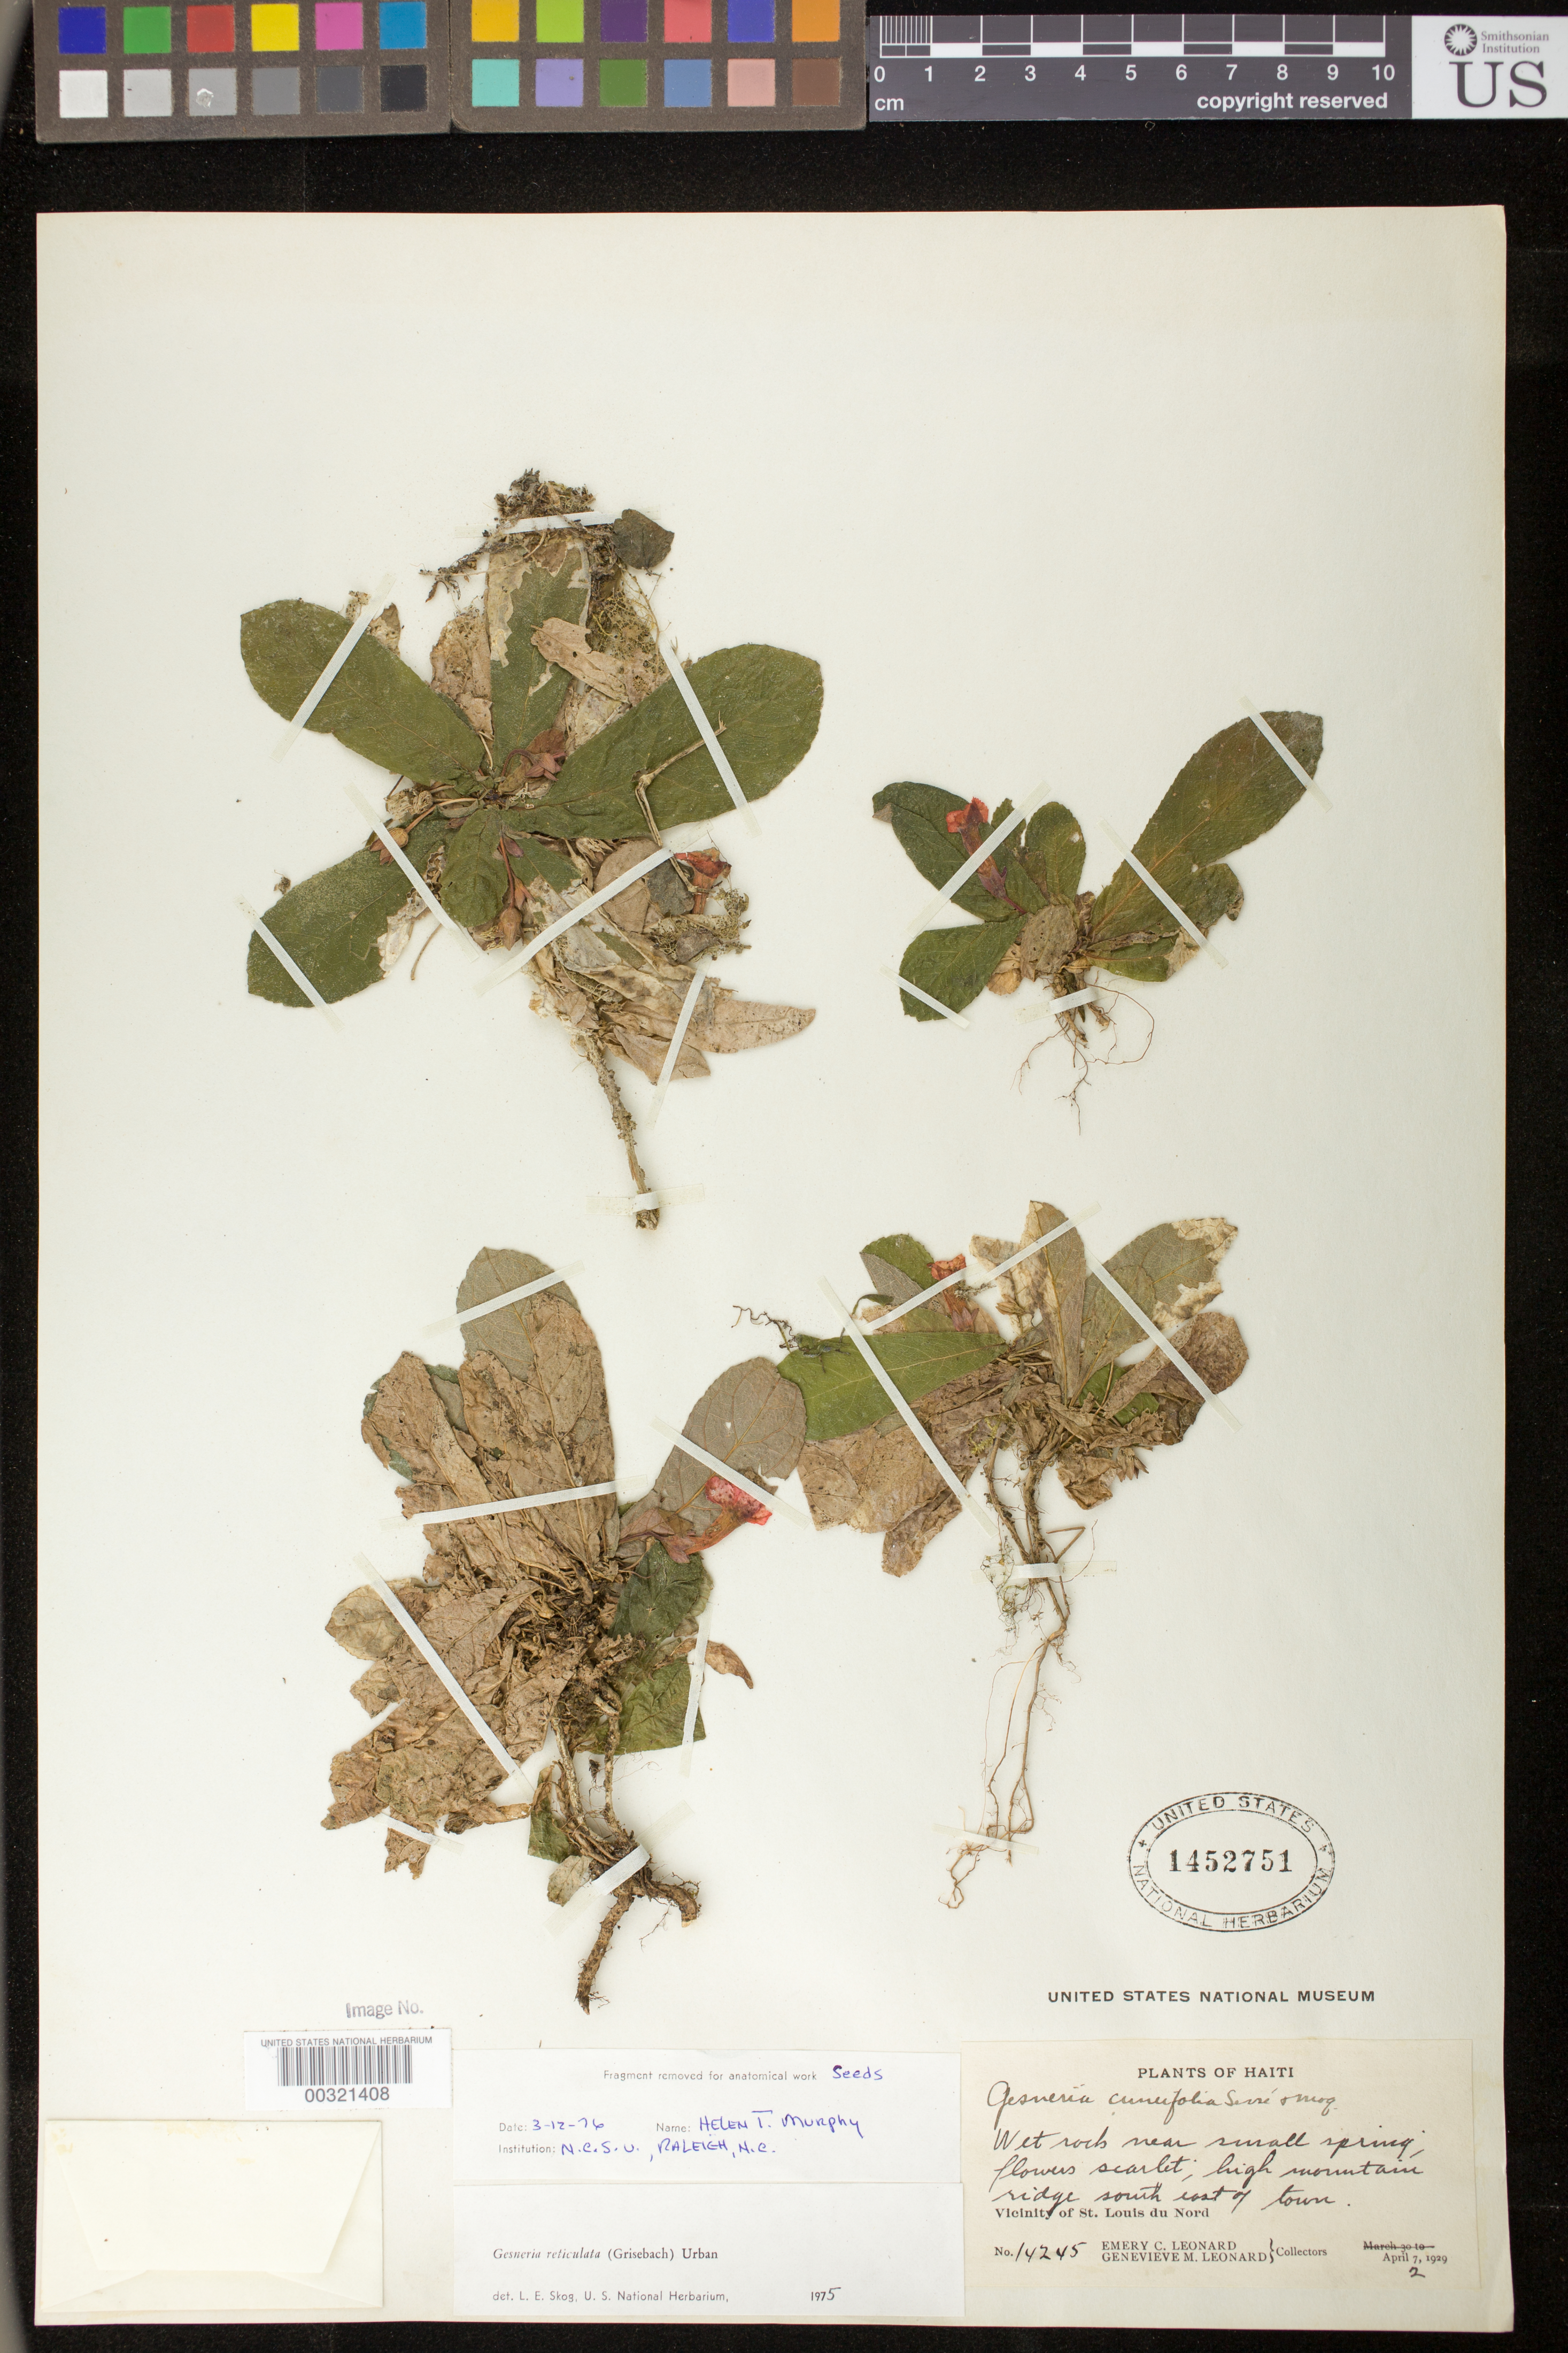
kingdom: Plantae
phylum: Tracheophyta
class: Magnoliopsida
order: Lamiales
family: Gesneriaceae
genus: Gesneria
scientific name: Gesneria reticulata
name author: (Griseb.) Urb.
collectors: E. C. Leonard & G. M. Leonard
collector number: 14245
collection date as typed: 02 Apr 1929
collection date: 1929-04-02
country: Haiti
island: Hispaniola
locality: Vicinity of St. Louis du Nord; SE of town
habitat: High mountain ridge; wet rocks near small spring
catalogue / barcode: US 1452751